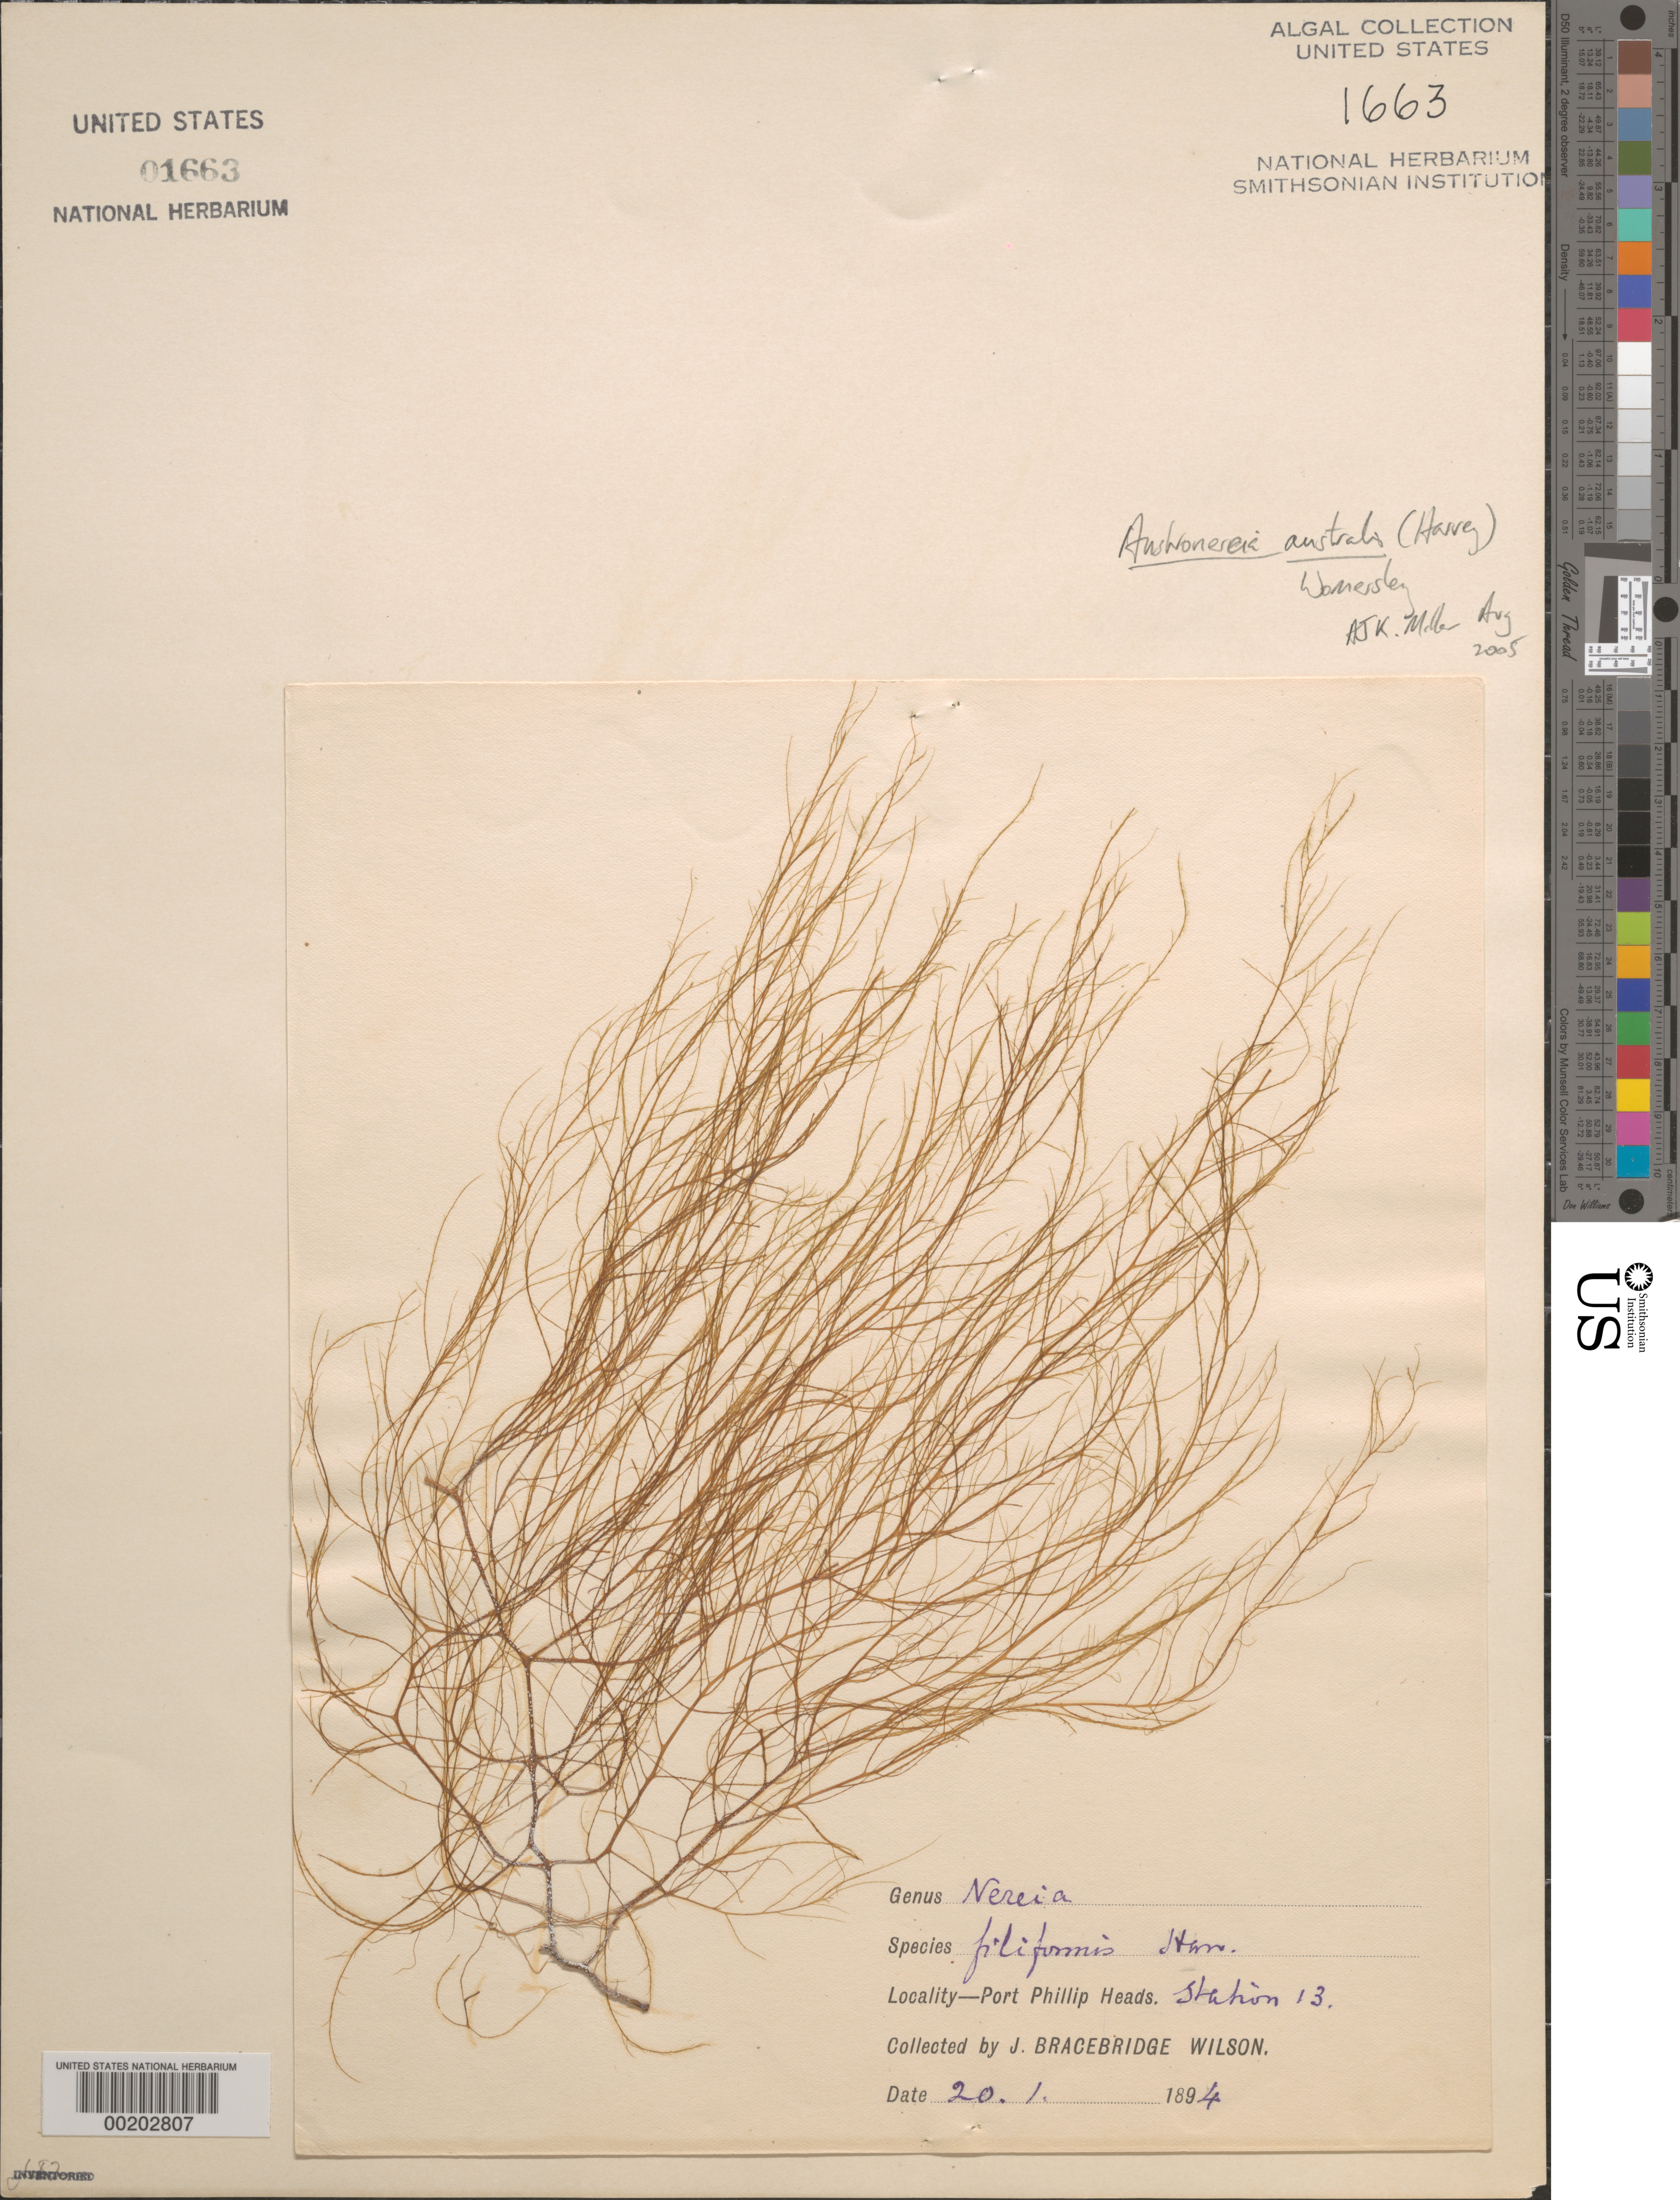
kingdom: Chromista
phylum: Ochrophyta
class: Phaeophyceae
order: Sporochnales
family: Sporochnaceae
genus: Nereia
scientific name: Nereia filiformis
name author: (J. Agardh) Zanardini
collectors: J. B. Wilson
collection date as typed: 20 Jan 1894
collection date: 1894-01-20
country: Australia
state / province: Victoria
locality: Port Phillip Heads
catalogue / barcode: US 1663